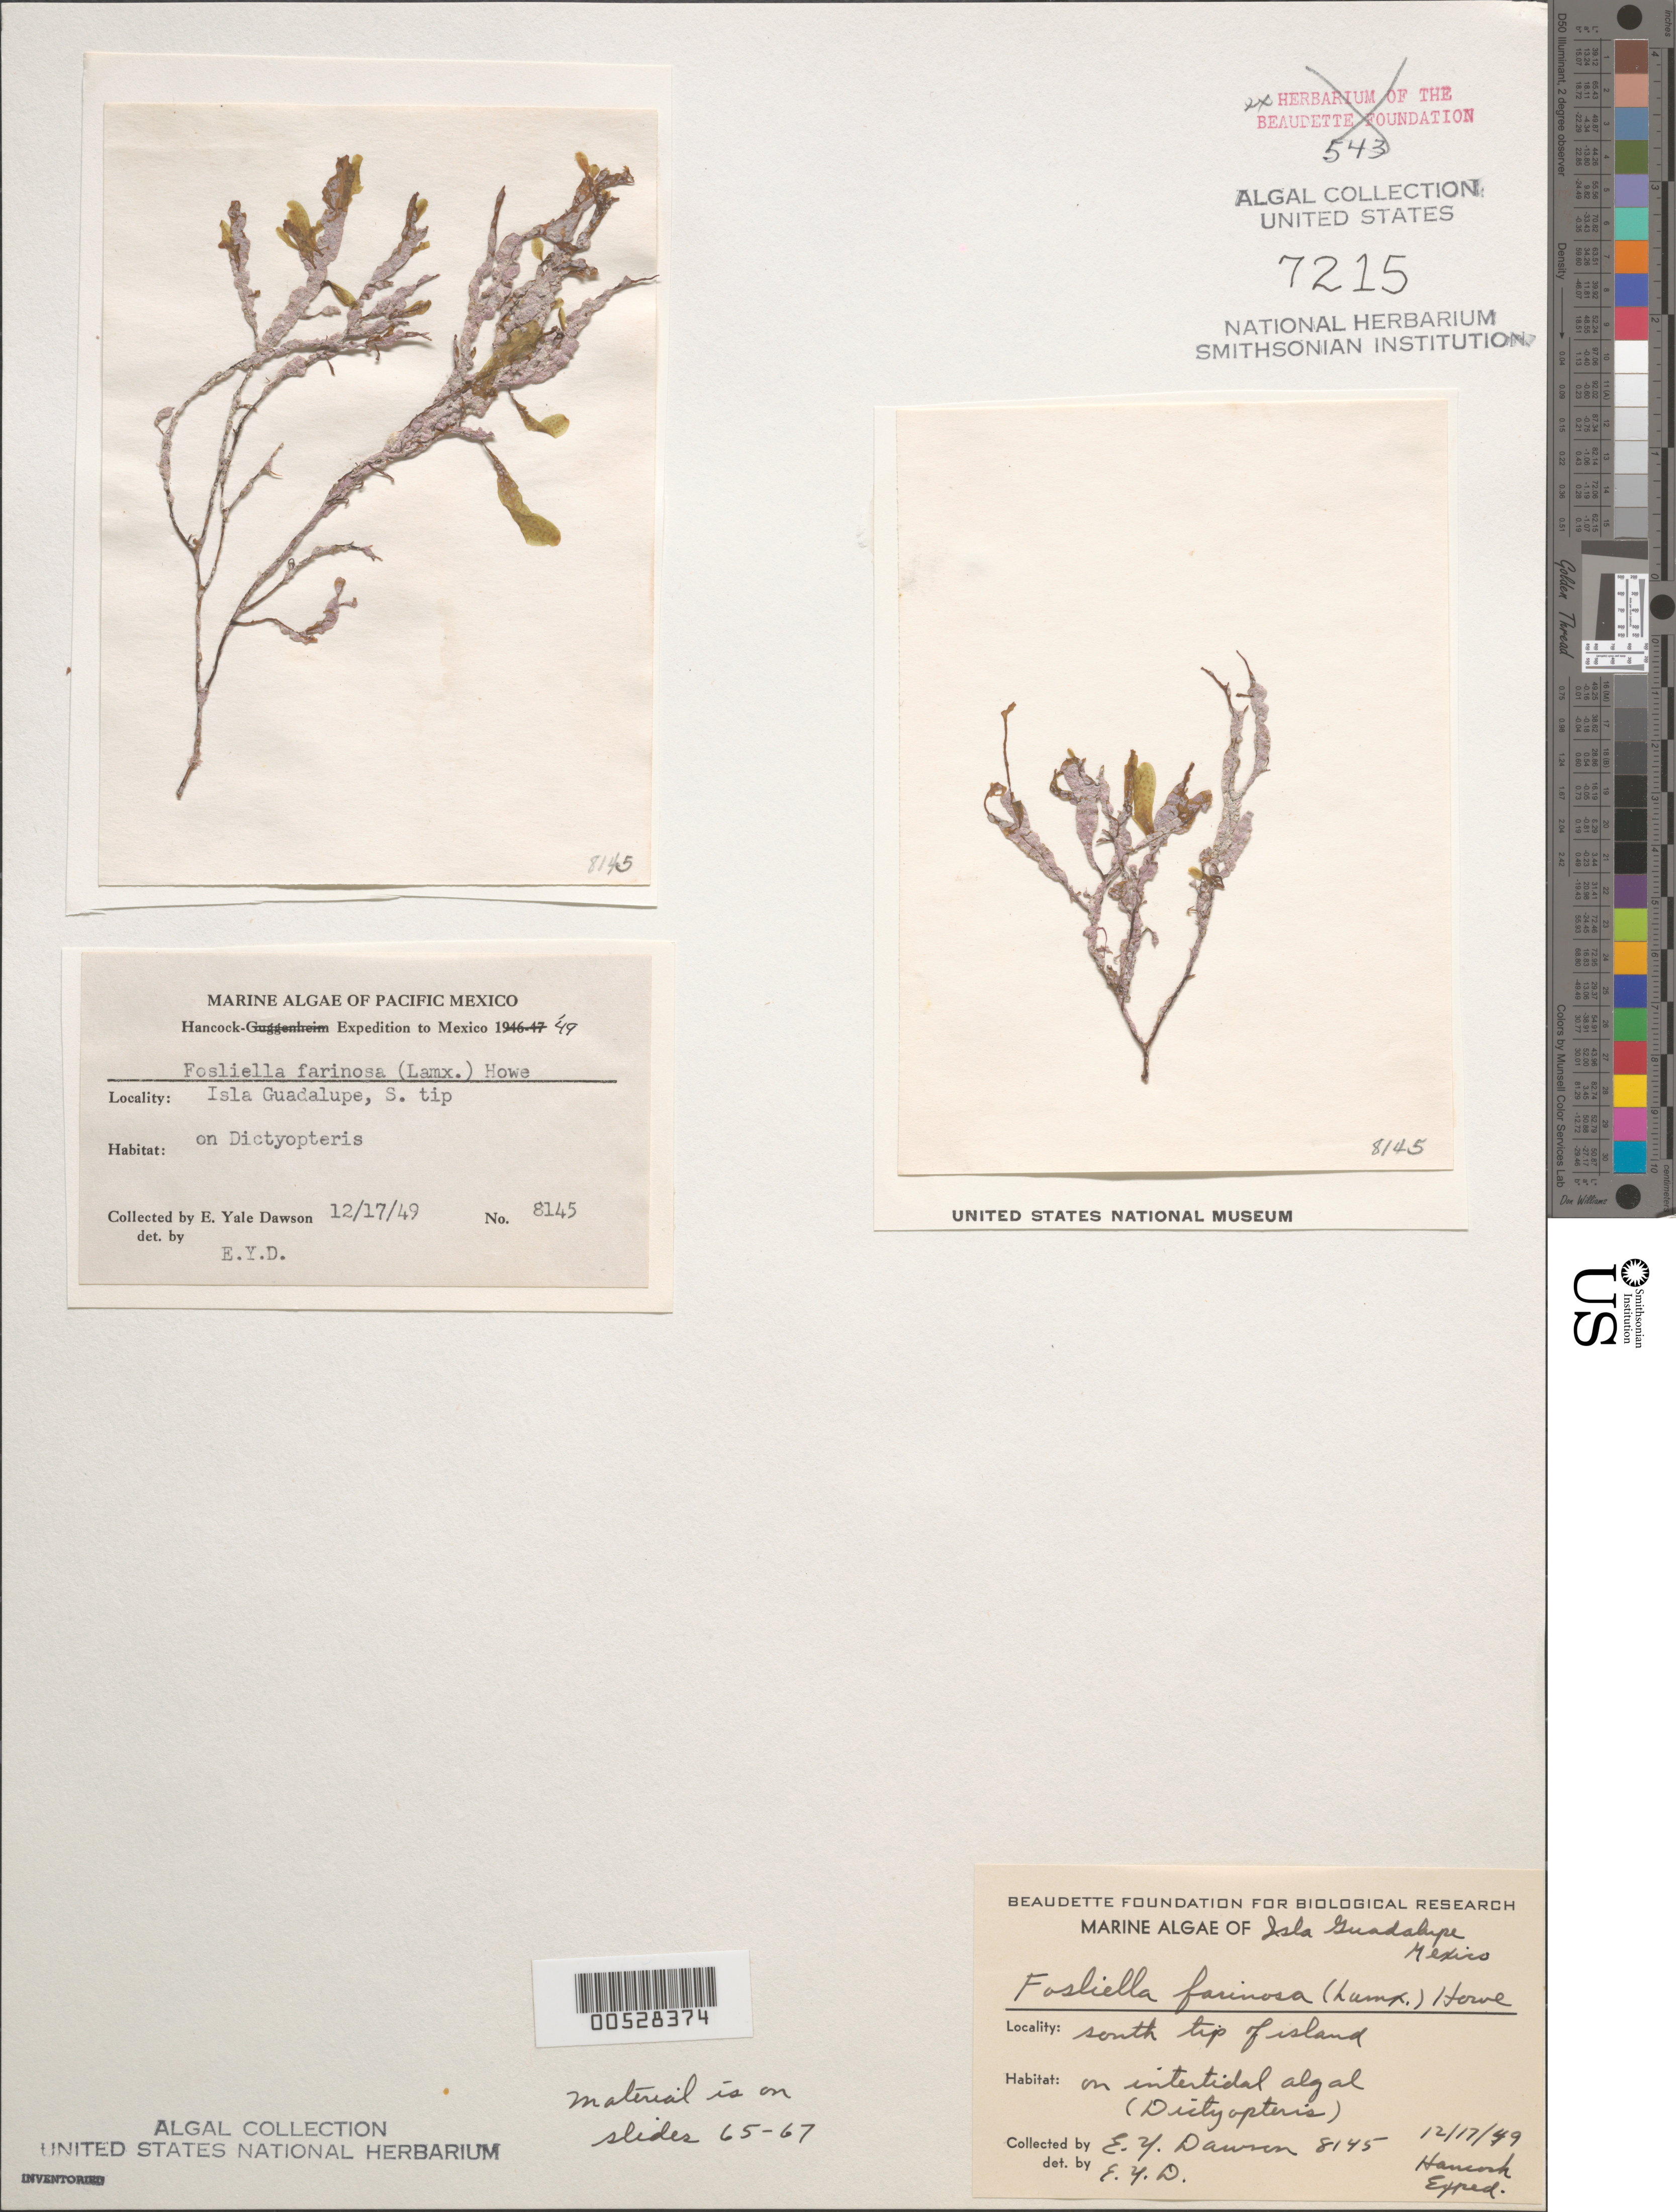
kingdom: Plantae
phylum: Rhodophyta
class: Florideophyceae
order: Corallinales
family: Hydrolithaceae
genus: Hydrolithon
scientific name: Hydrolithon farinosum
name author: (J.V.Lamouroux) Penrose & Y.M. Chamb.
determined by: Algae name updating Project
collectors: E. Y. Dawson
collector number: EYD 8145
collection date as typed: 17 December 1949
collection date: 1949-12-17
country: Mexico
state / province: Baja California Norte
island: Isla Guadalupe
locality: southern tip, Guadalupe island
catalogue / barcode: US 7215